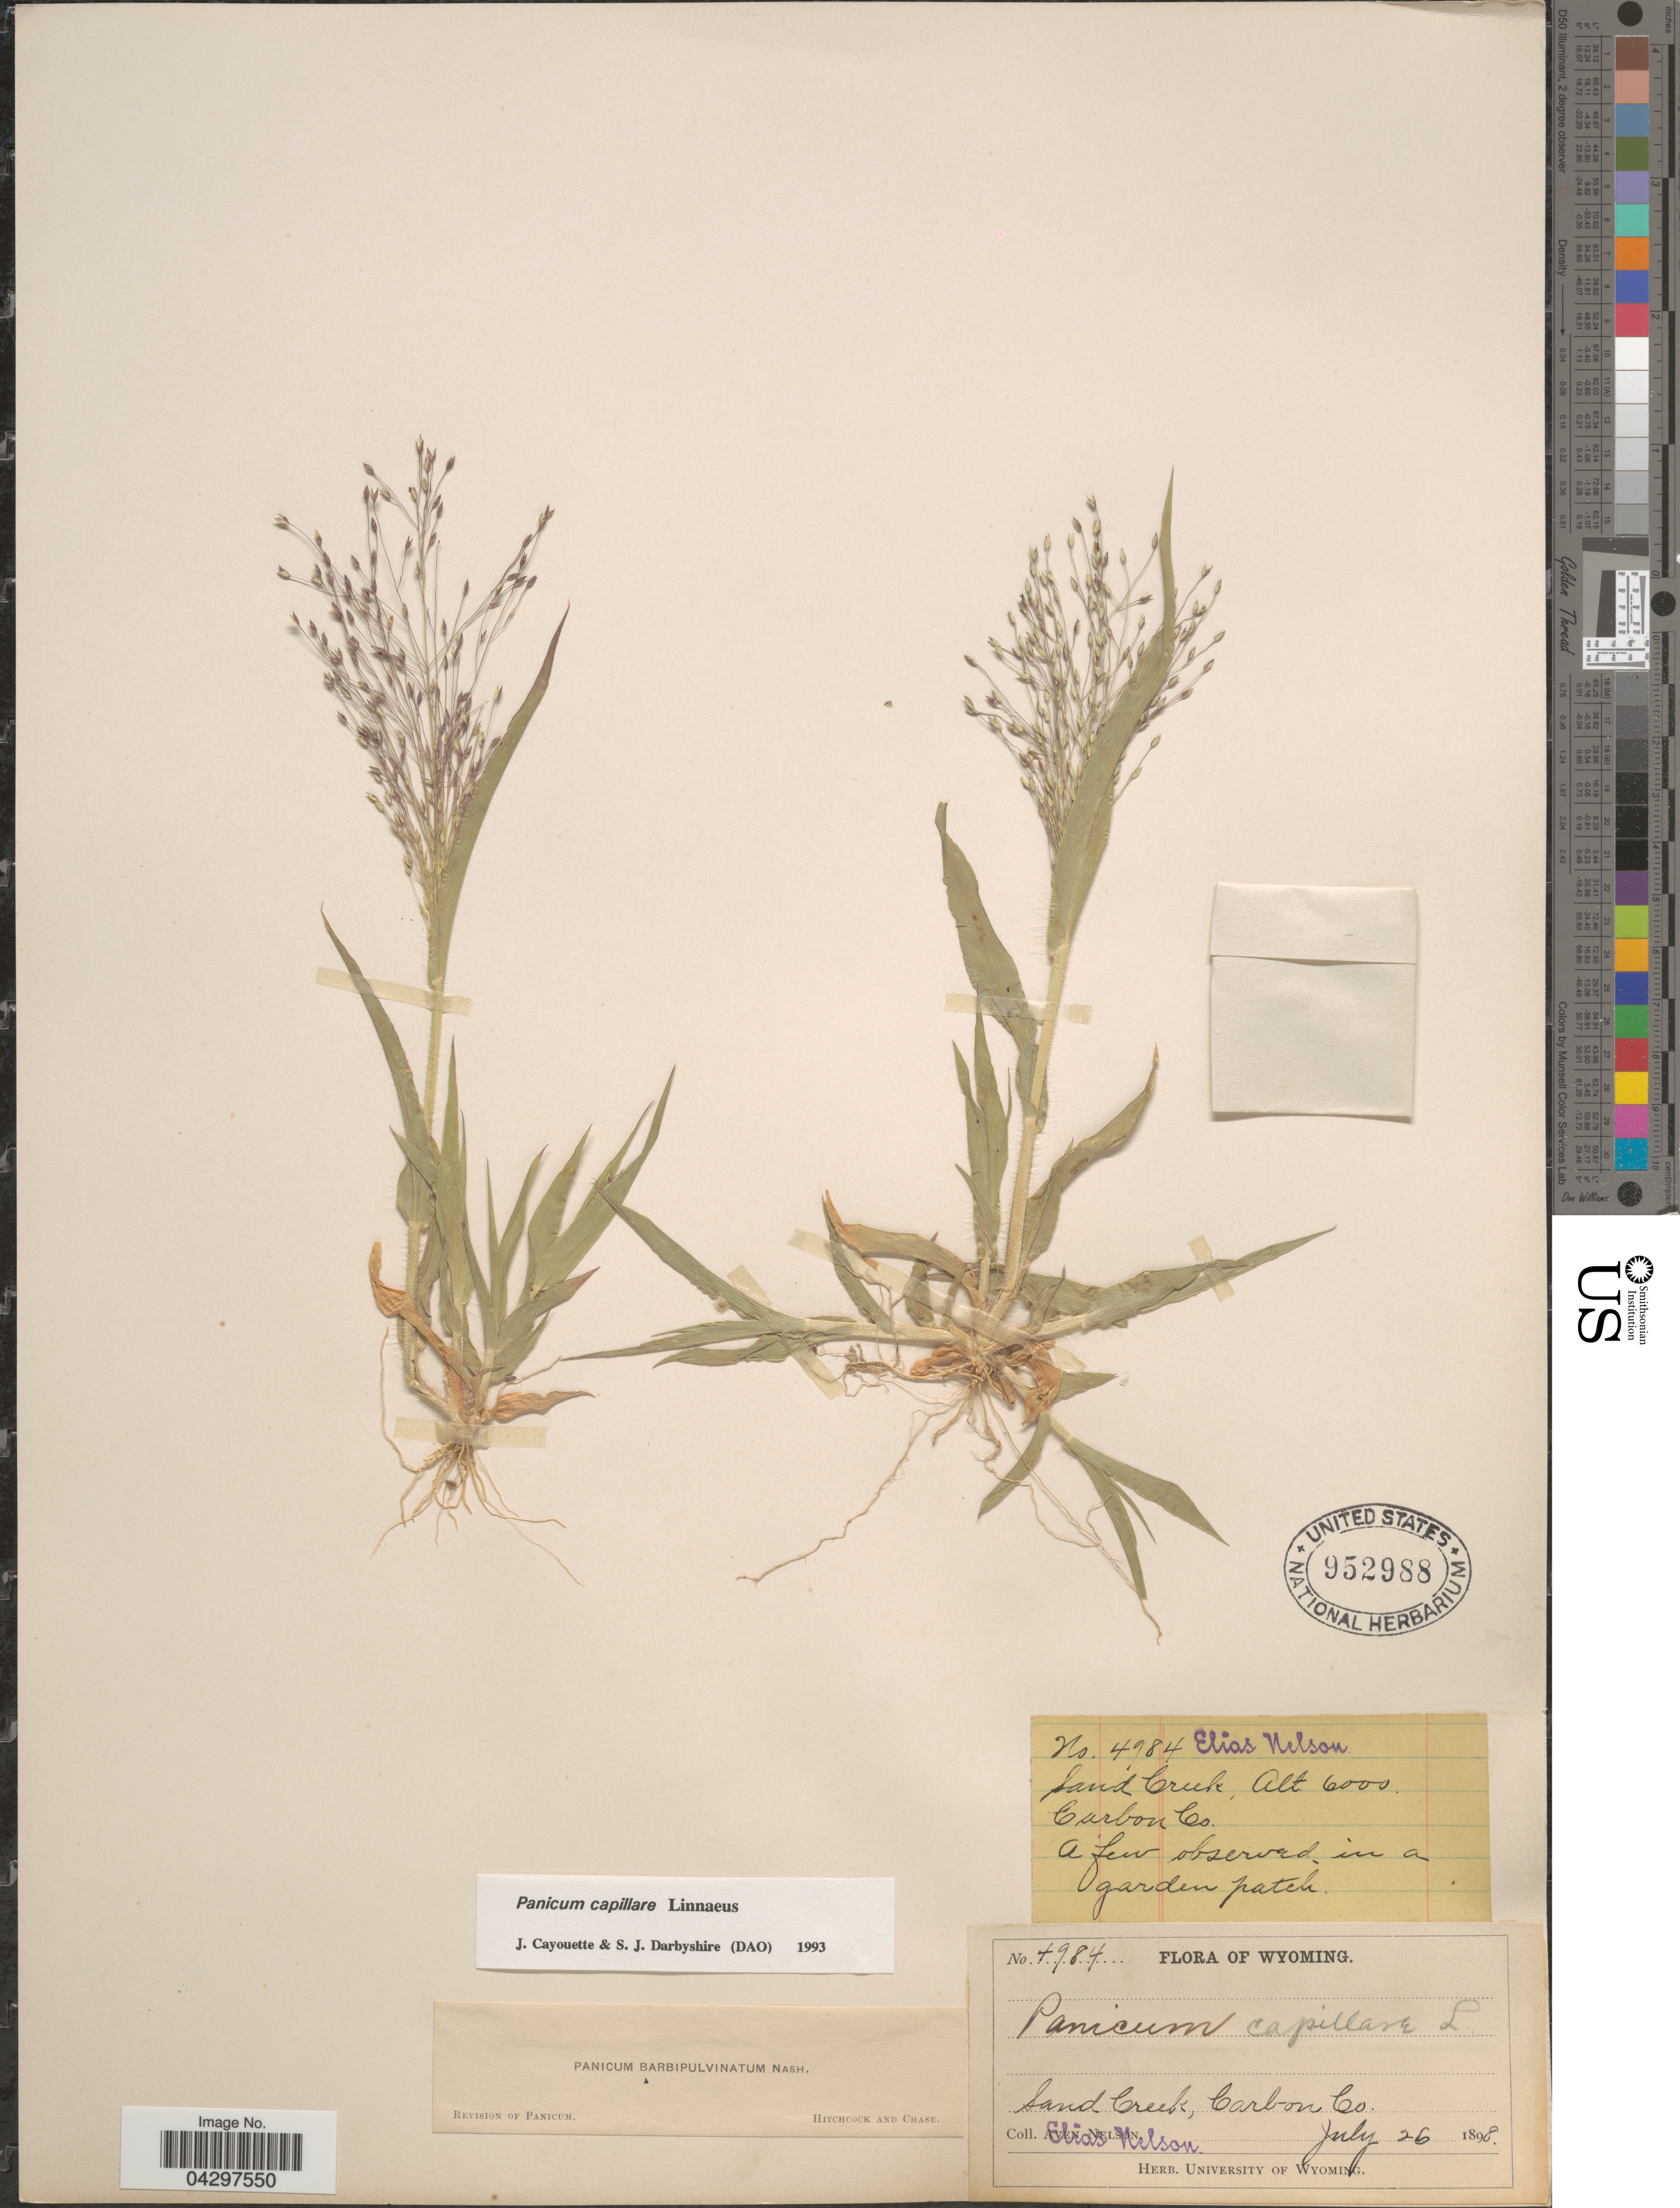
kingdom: Plantae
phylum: Tracheophyta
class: Liliopsida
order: Poales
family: Poaceae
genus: Panicum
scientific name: Panicum capillare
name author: L.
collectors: E. Nelson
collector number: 4984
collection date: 1898-07-26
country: United States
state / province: Wyoming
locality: Sand Creek, Carbon Co.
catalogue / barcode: US 952988